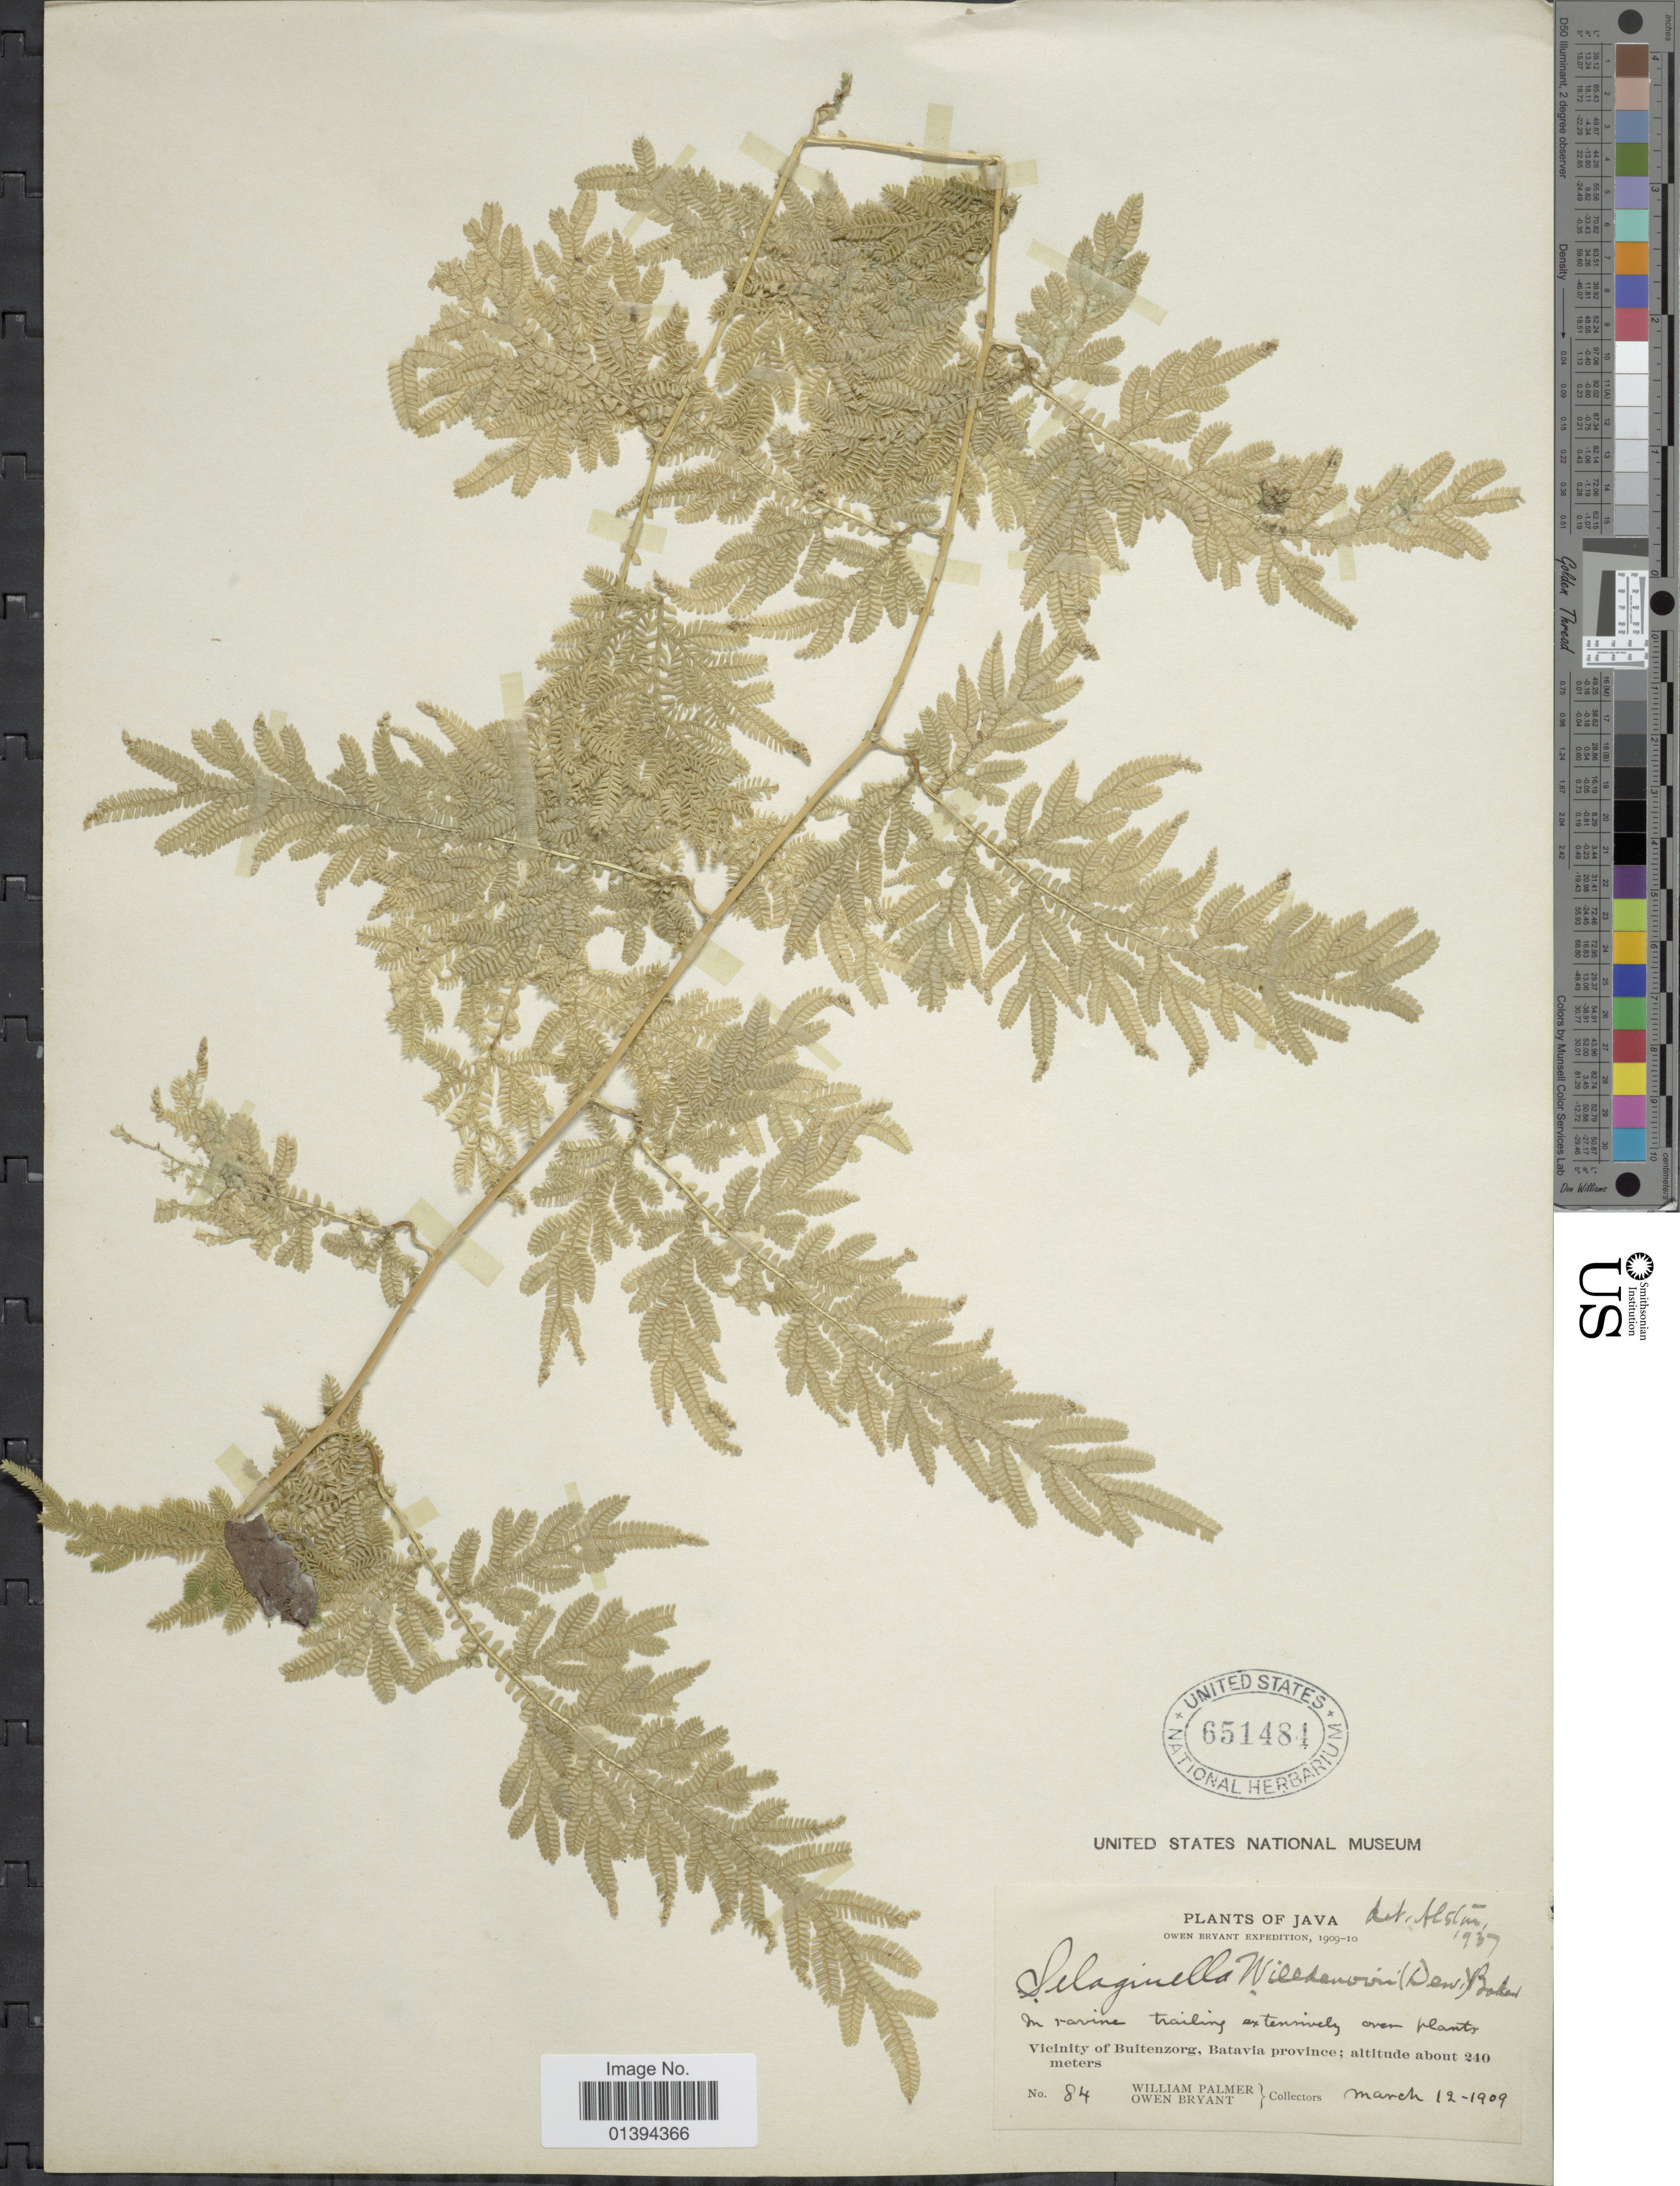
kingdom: Plantae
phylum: Tracheophyta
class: Lycopodiopsida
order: Selaginellales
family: Selaginellaceae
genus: Selaginella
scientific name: Selaginella willdenowii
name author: (Desv. ex Poir.) Baker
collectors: W. Palmer & O. Bryant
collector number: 84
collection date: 1909-03-12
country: Indonesia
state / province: Java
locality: In ravine trailing extensively over plants, Vicinity of Buitenzorg, Batavia province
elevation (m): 240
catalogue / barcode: US 651484